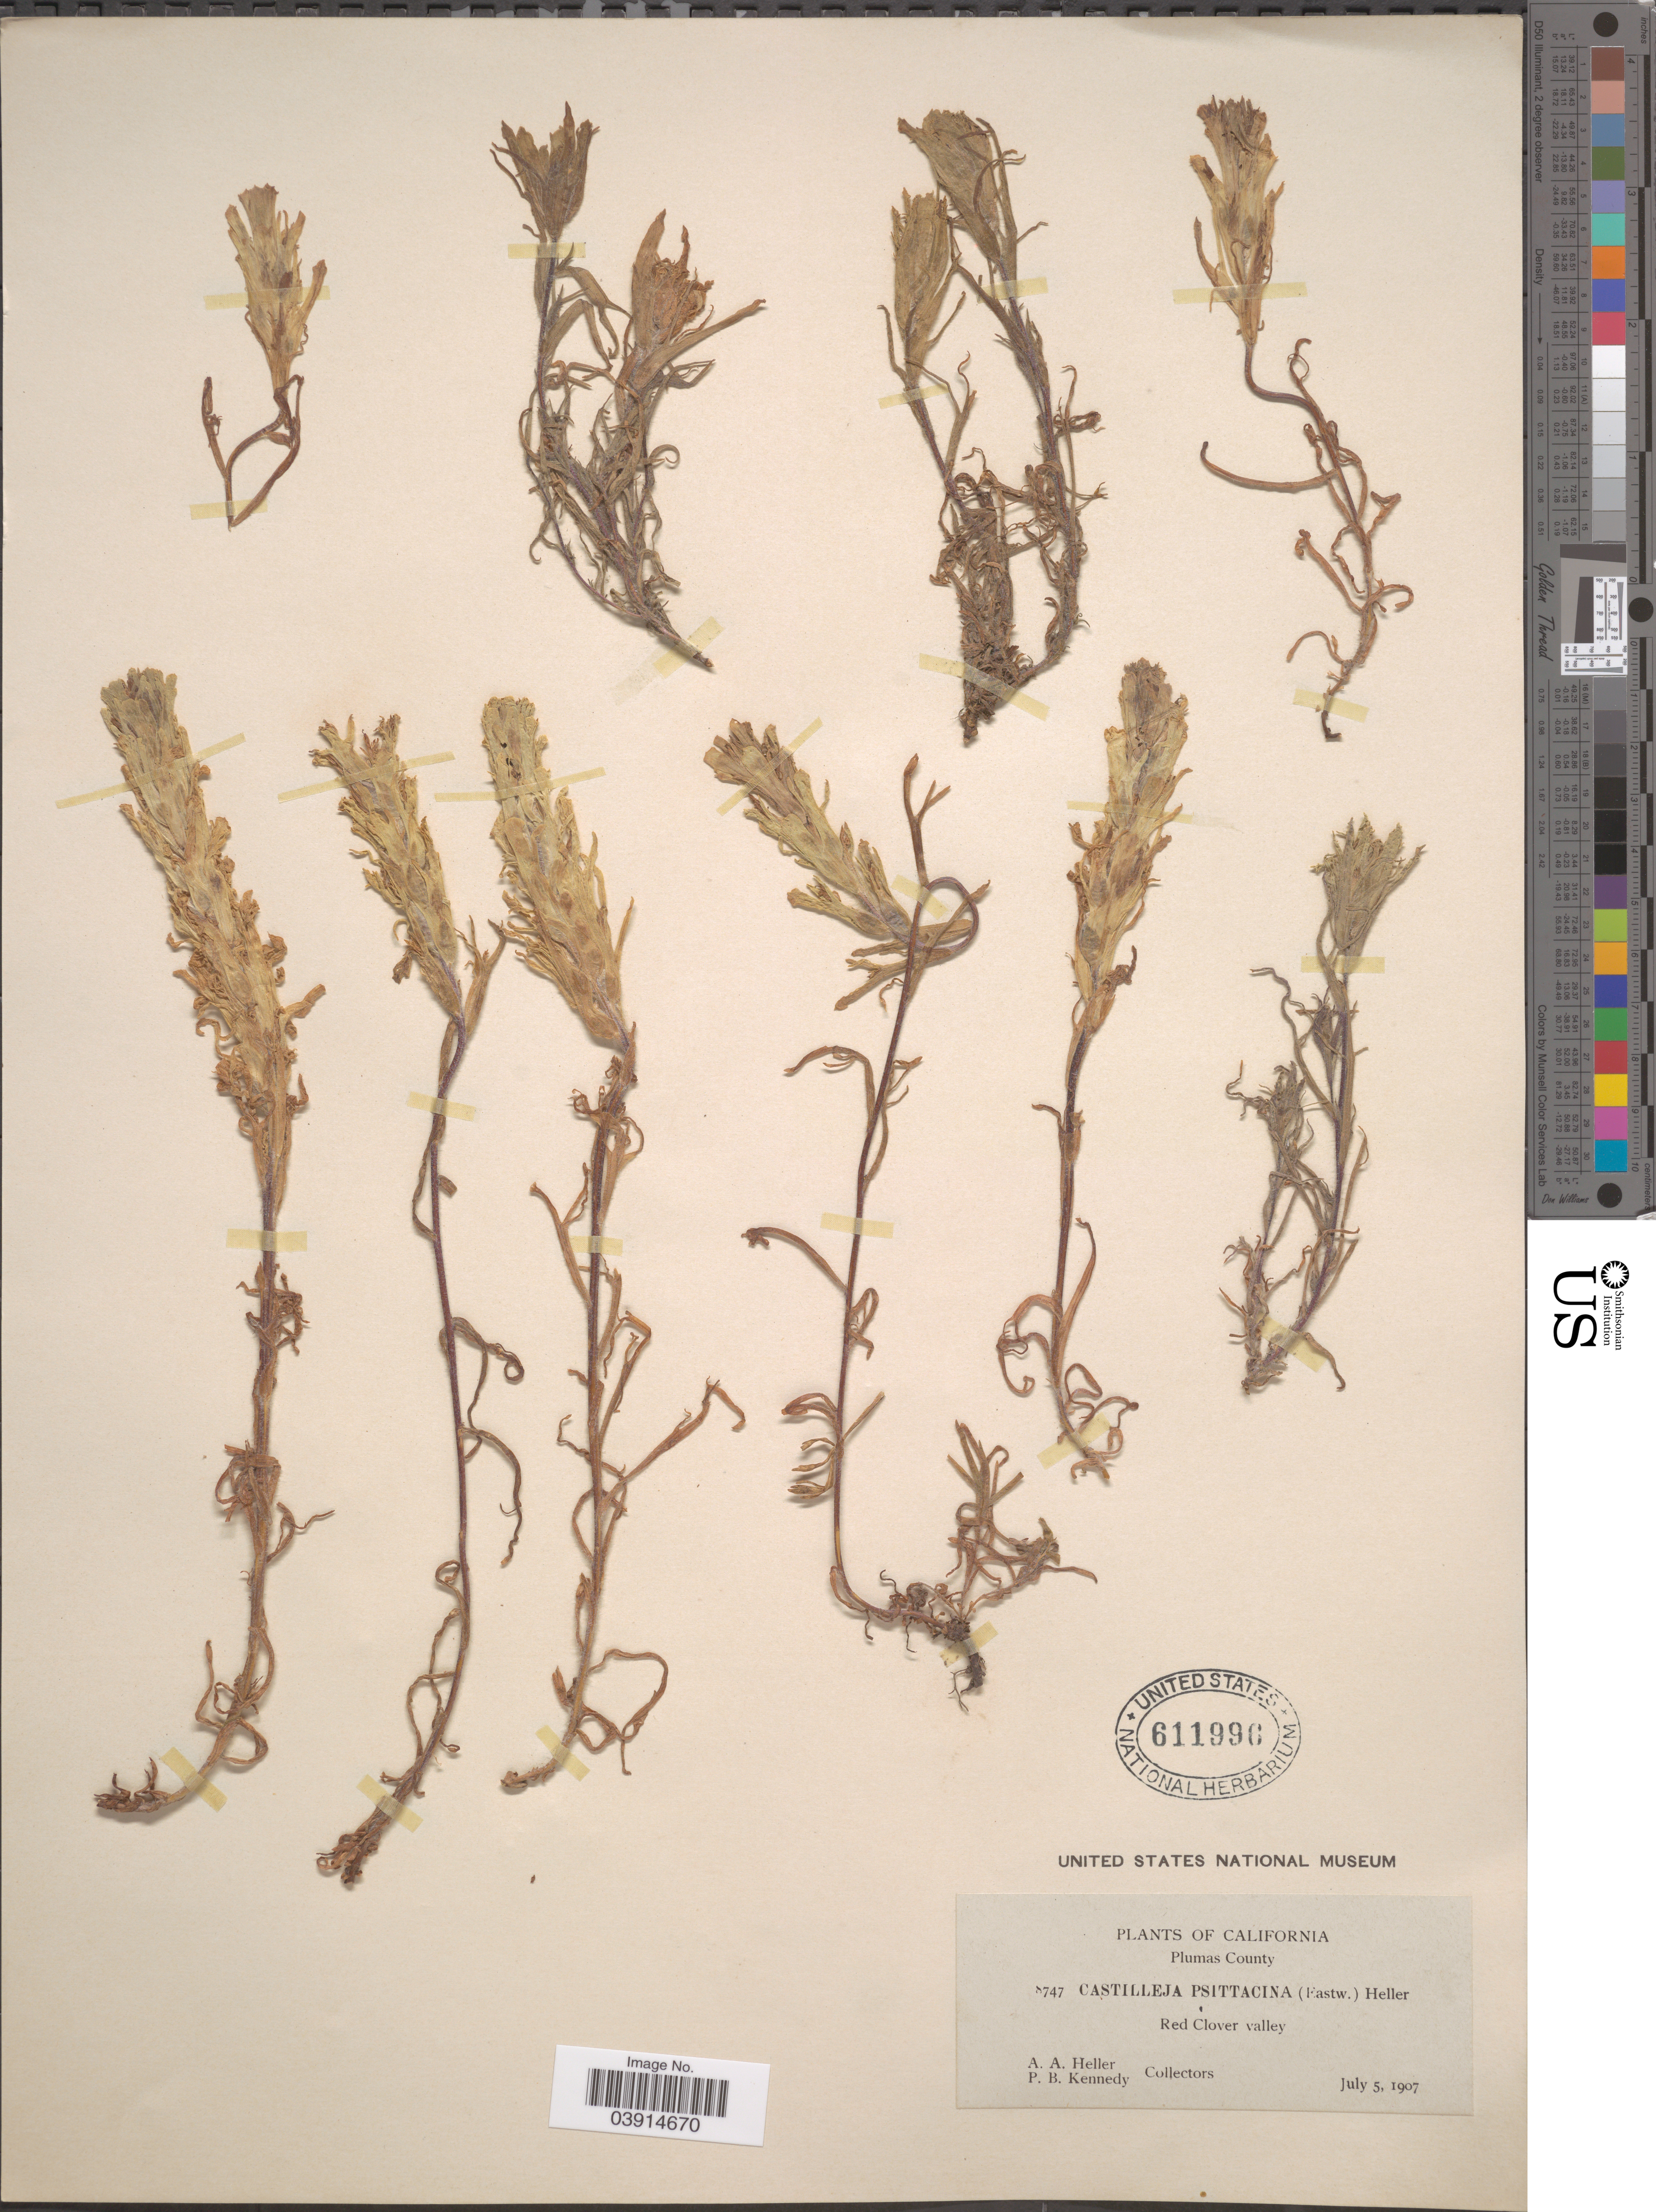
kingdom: Plantae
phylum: Tracheophyta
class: Magnoliopsida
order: Lamiales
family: Orobanchaceae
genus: Castilleja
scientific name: Castilleja sp.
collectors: A. A. Heller & P. B. Kennedy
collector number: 8747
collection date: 1907-07-05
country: United States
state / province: California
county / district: Plumas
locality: Plumas County. Red Clover valley.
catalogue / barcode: US 611996